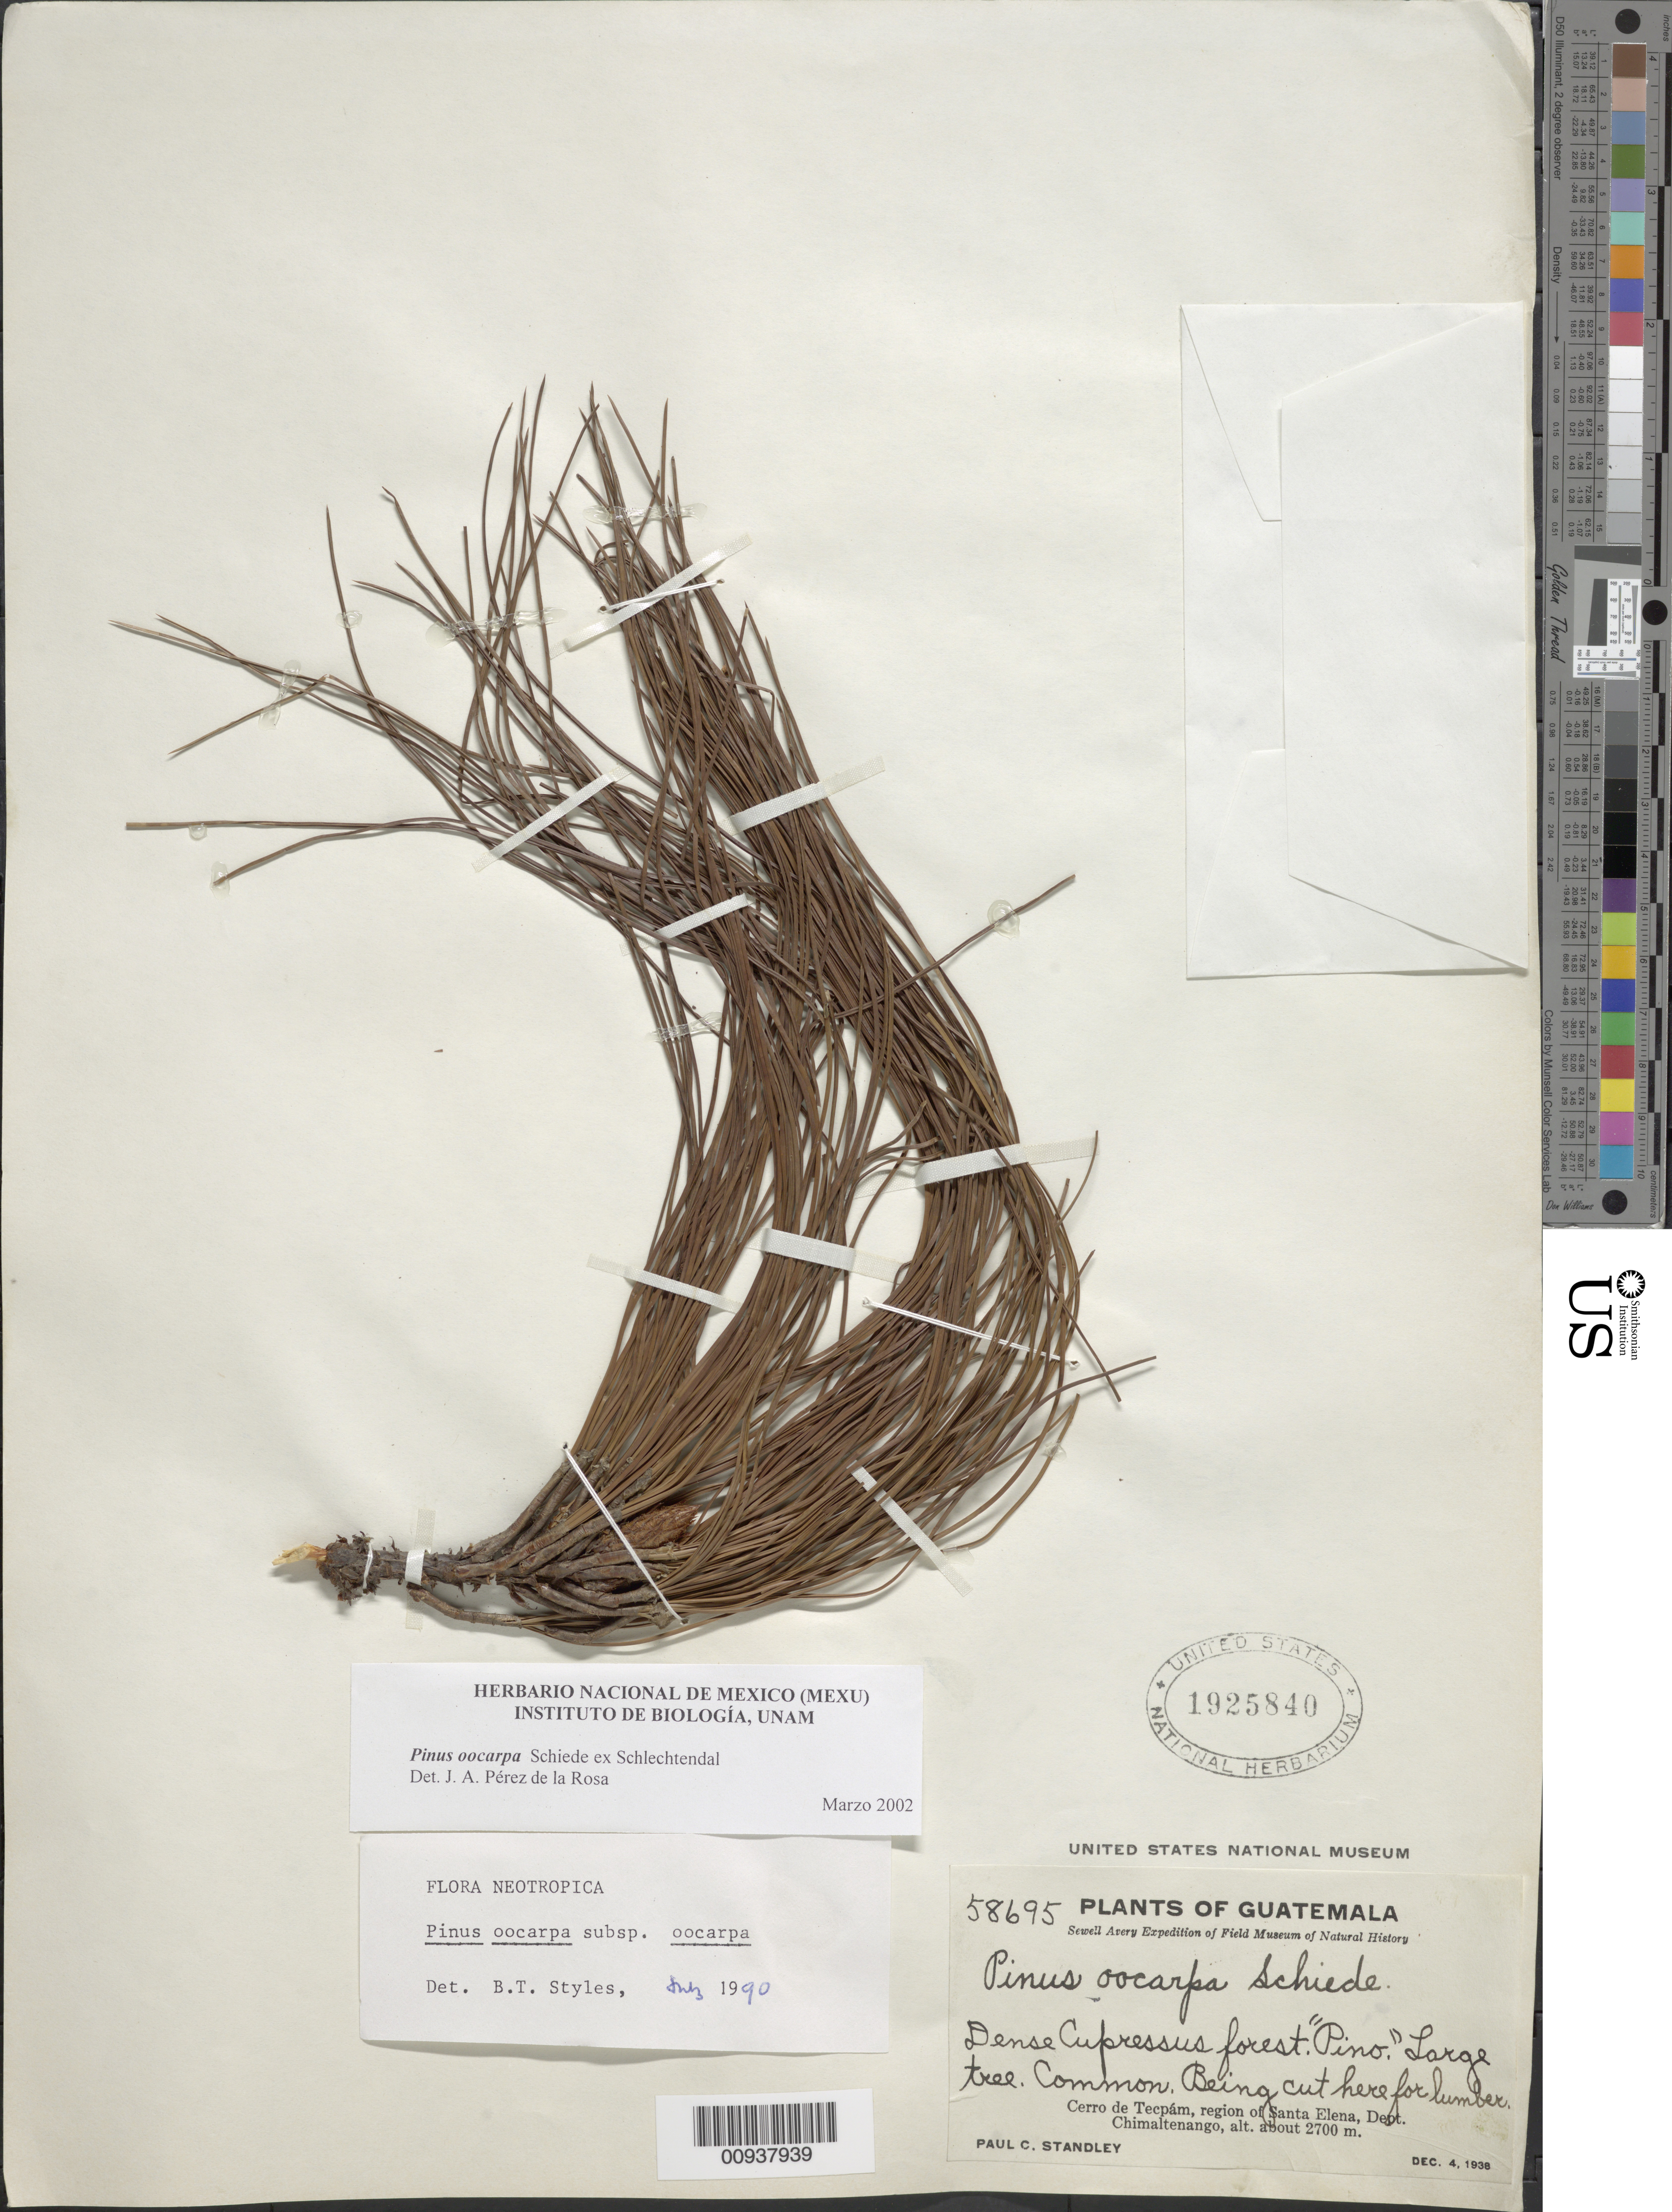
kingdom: Plantae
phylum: Tracheophyta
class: Pinopsida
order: Pinales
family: Pinaceae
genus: Pinus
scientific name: Pinus oocarpa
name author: Schiede ex Schltdl.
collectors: P. C. Standley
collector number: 58695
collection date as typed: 04 Dec 1938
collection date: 1938-12-04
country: Guatemala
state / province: Chimaltenango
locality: Cerro de Tecpám, region of Santa Elena.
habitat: Dense Cupressus forest.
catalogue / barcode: US 1925840